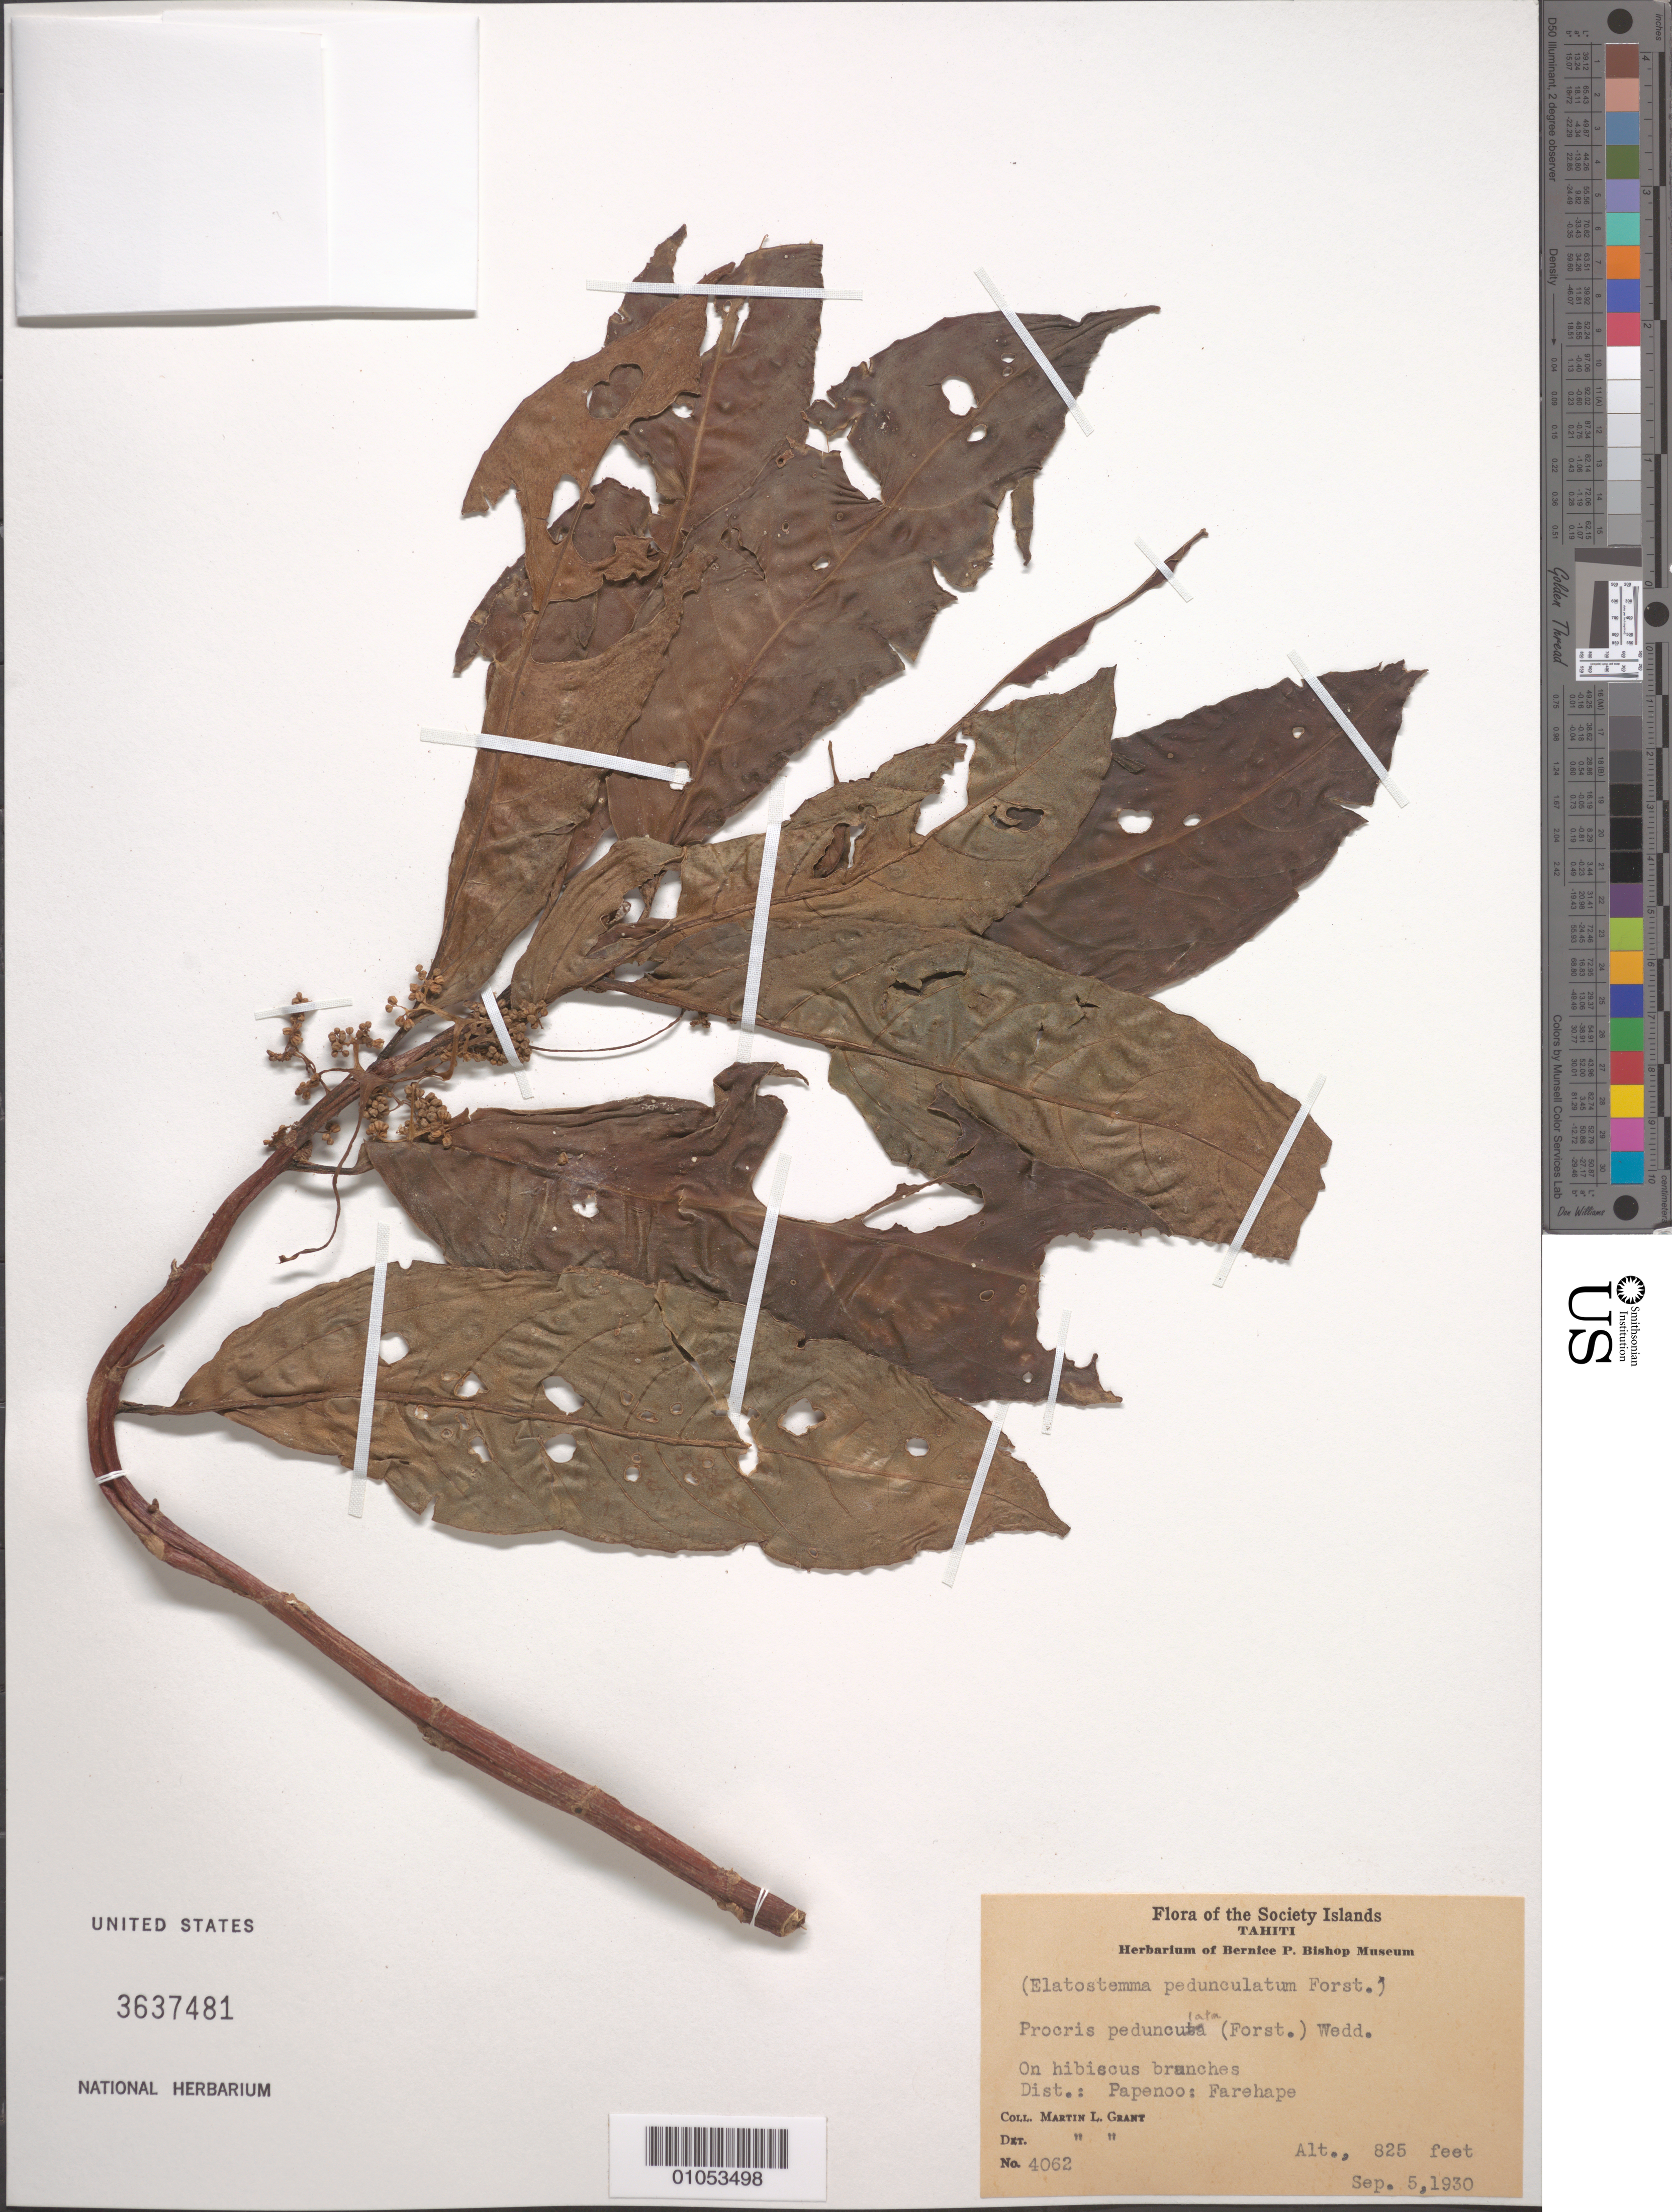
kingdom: Plantae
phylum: Tracheophyta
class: Magnoliopsida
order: Rosales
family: Urticaceae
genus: Procris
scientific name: Procris pedunculata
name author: (J.R. Forst. & G. Forst.) Wedd.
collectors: M. L. Grant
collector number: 4062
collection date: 1930-09-05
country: French Polynesia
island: Tahiti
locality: Farehape, Distr. Papenoo.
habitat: On hibiscus branches.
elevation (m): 251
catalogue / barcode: US 3637481